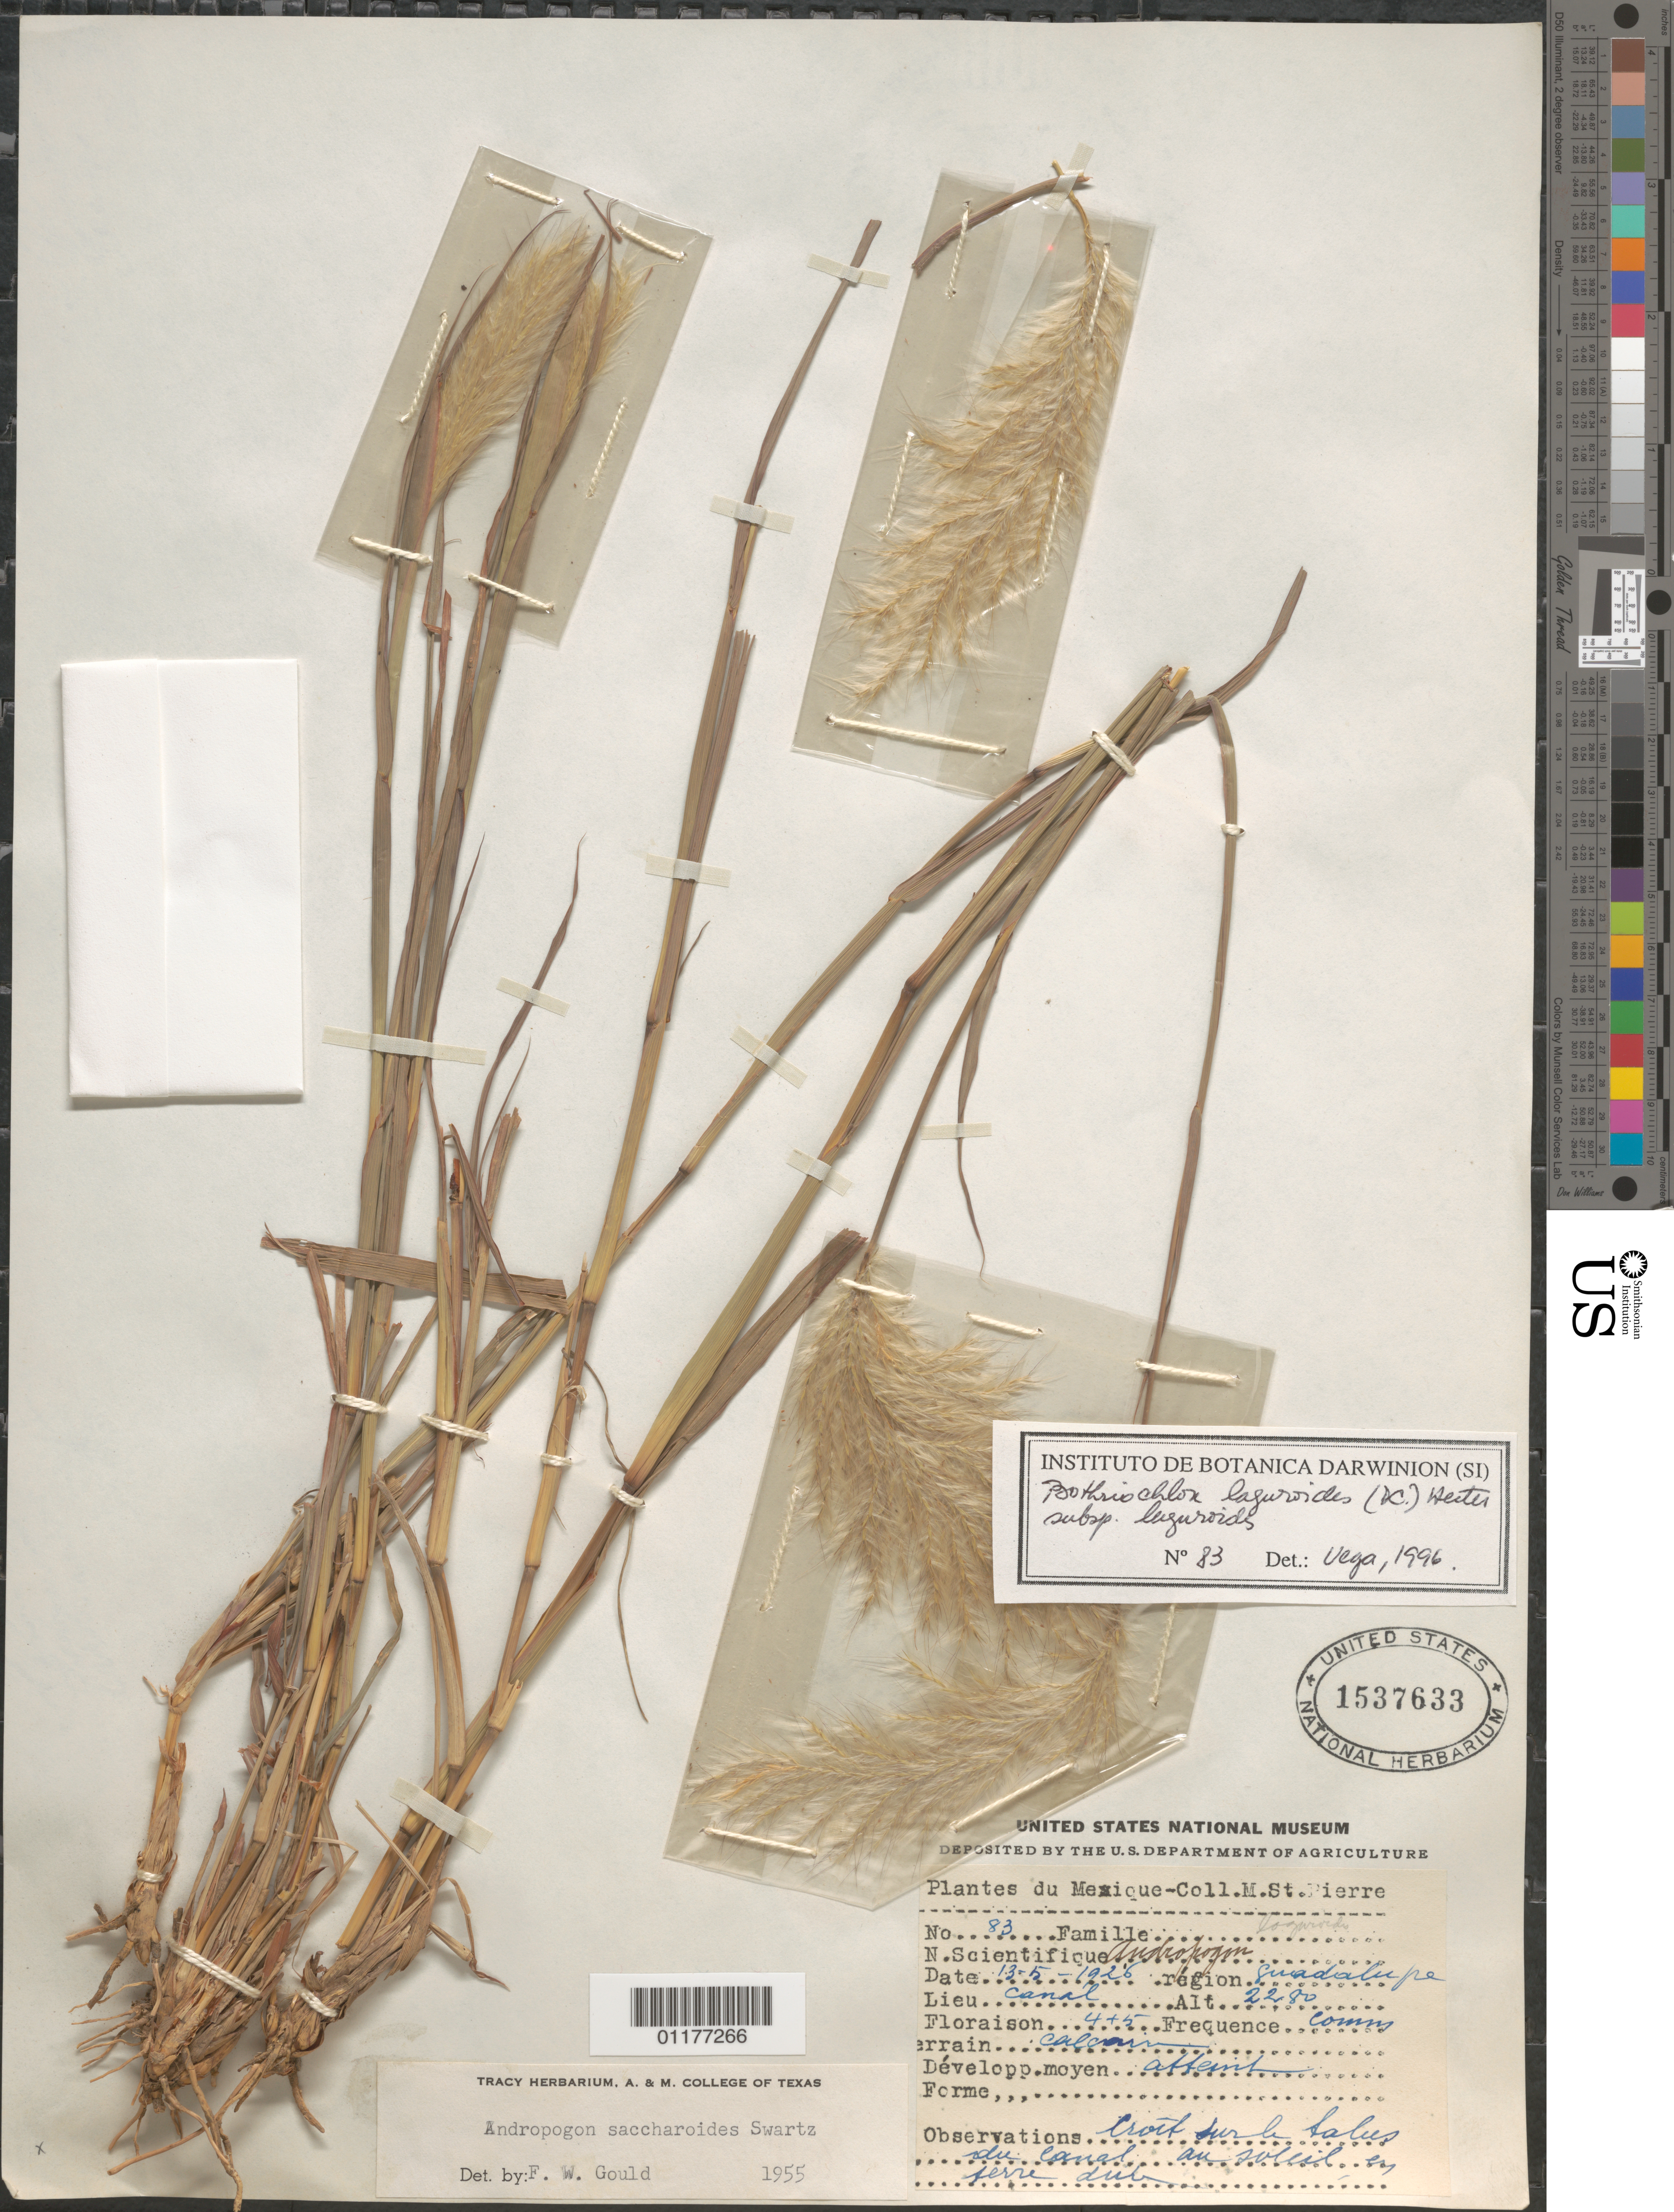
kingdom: Plantae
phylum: Tracheophyta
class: Liliopsida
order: Poales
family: Poaceae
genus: Bothriochloa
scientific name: Bothriochloa laguroides subsp. laguroides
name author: (DC.) Herter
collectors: M. Saint-Pierre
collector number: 83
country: Mexico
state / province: Coahuila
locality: Mexique, Piedra Negras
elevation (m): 2280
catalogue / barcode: US 1537633